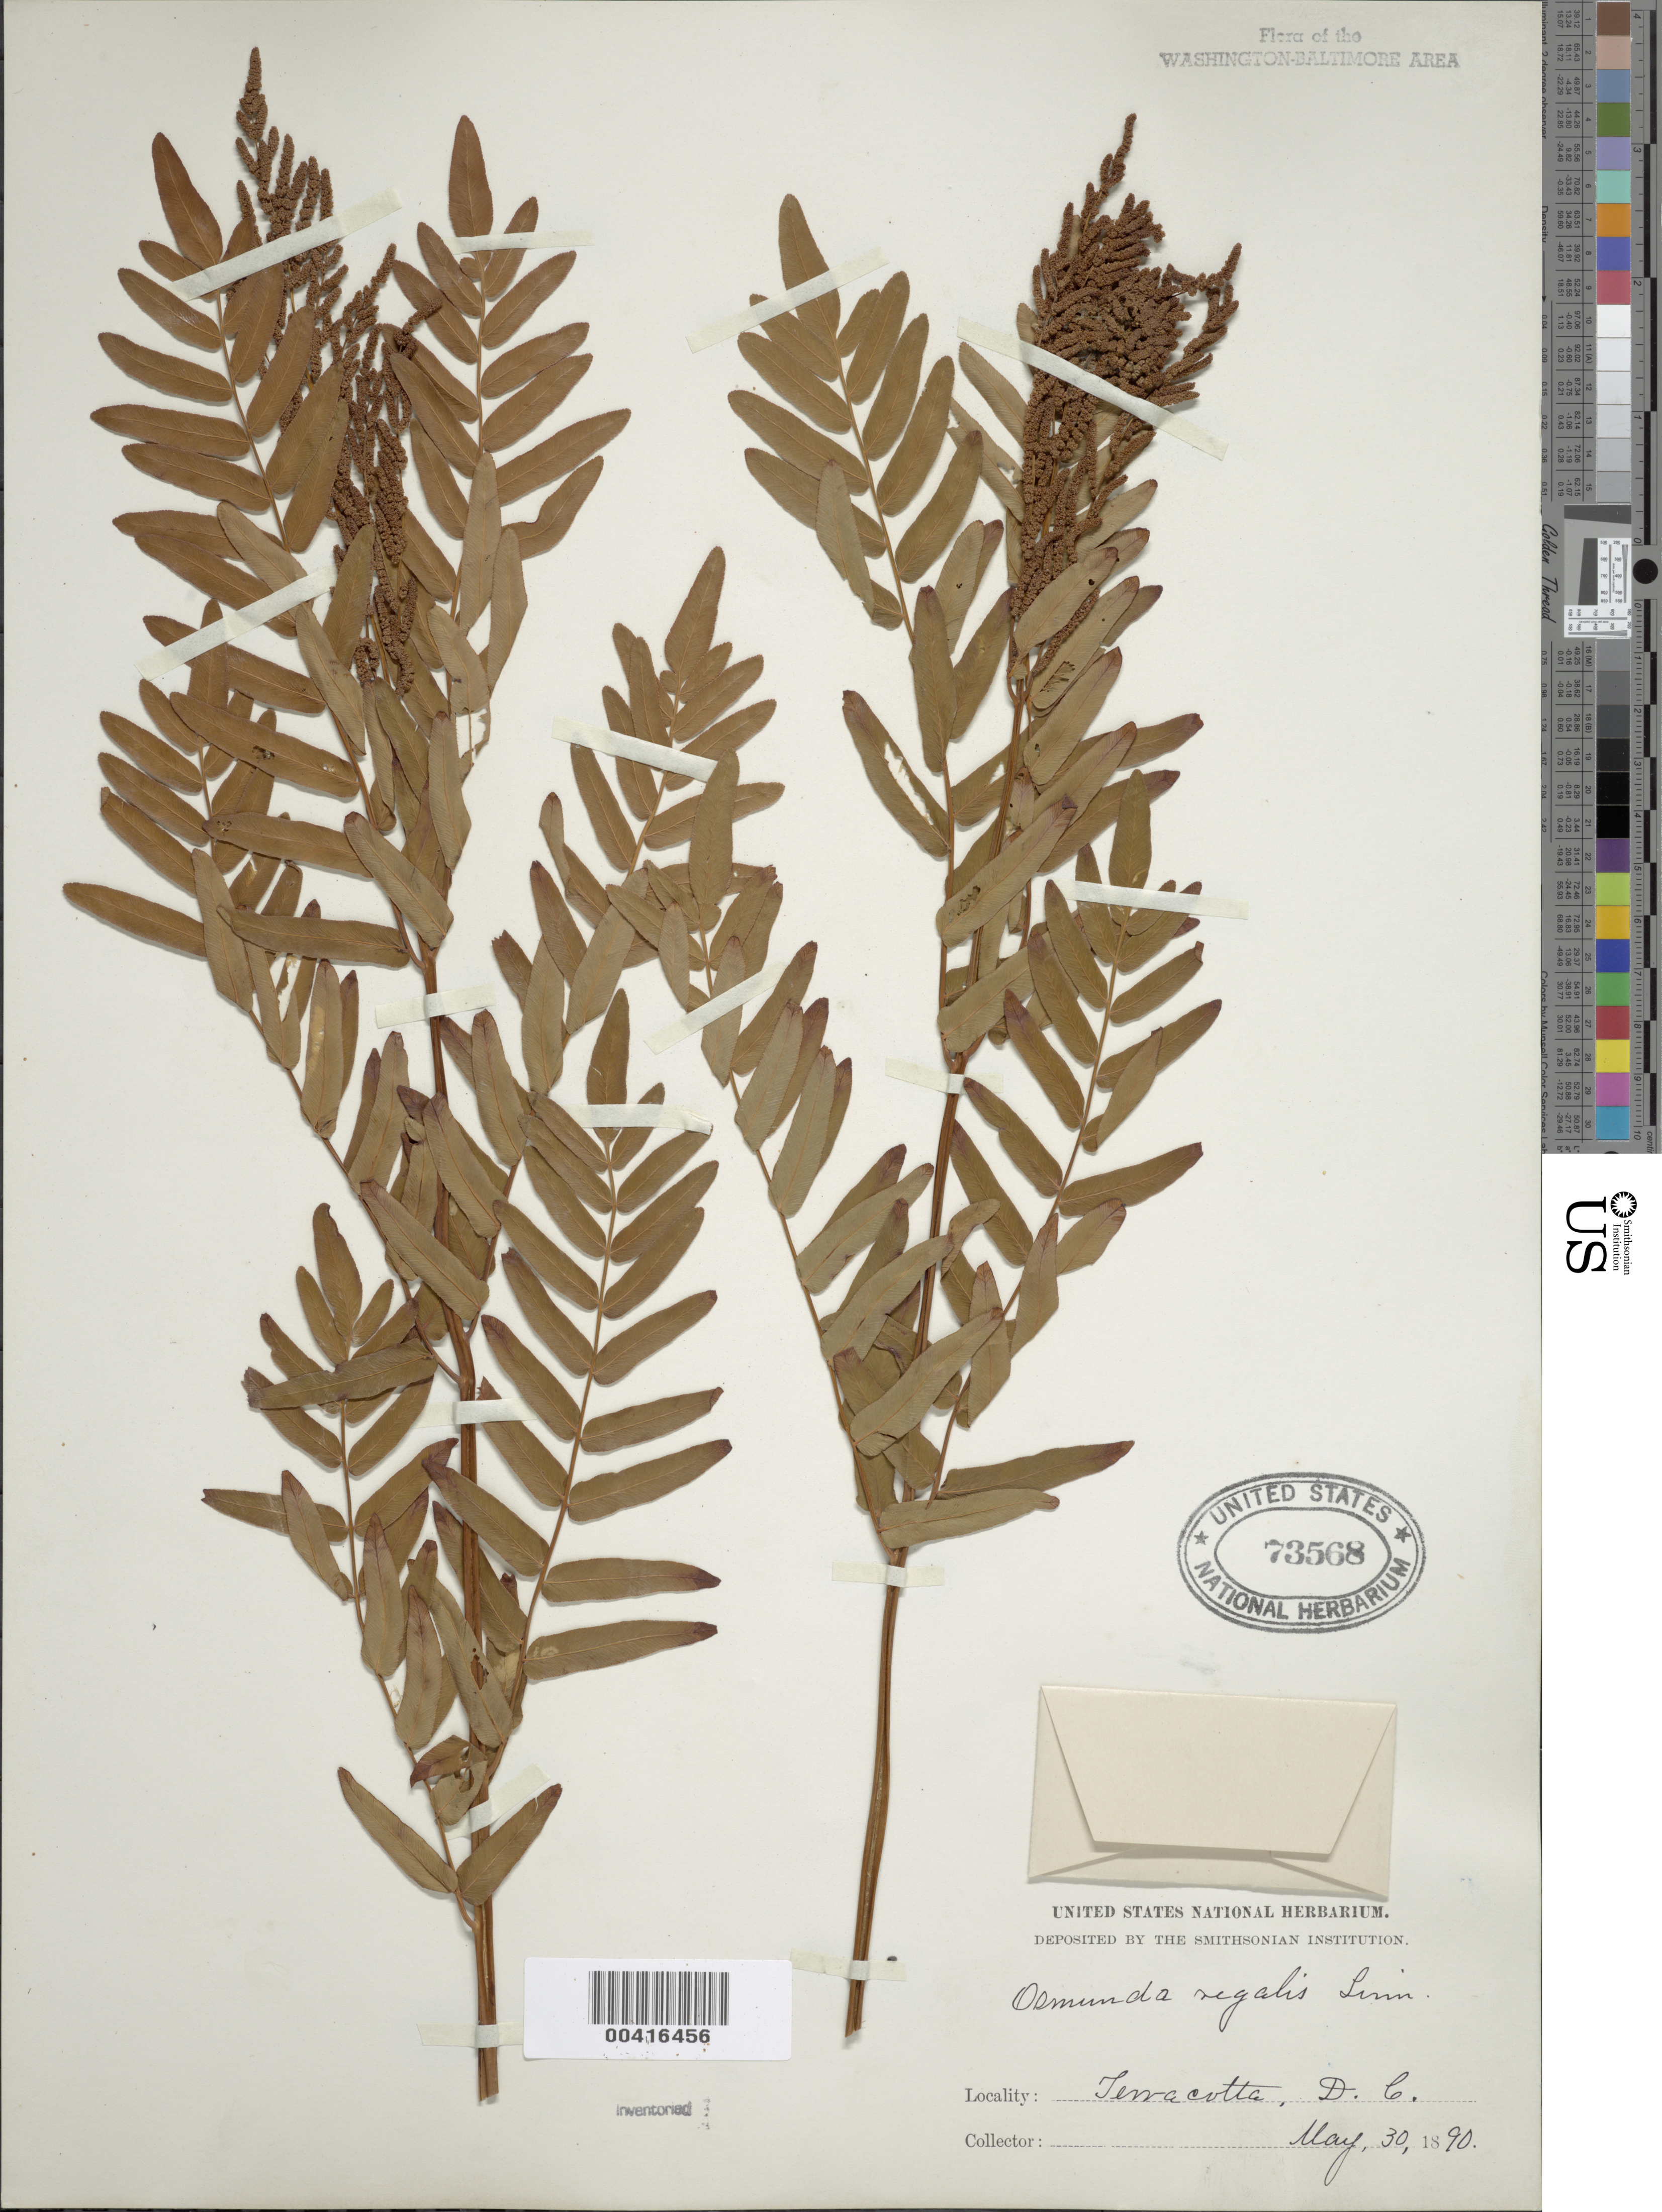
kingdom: Plantae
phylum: Tracheophyta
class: Polypodiopsida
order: Osmundales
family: Osmundaceae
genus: Osmunda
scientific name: Osmunda regalis var. spectabilis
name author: (Willd.) A. Gray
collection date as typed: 30 May 1890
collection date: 1890-05-30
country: United States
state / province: District of Columbia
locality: Terra Cotta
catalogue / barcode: US 73568